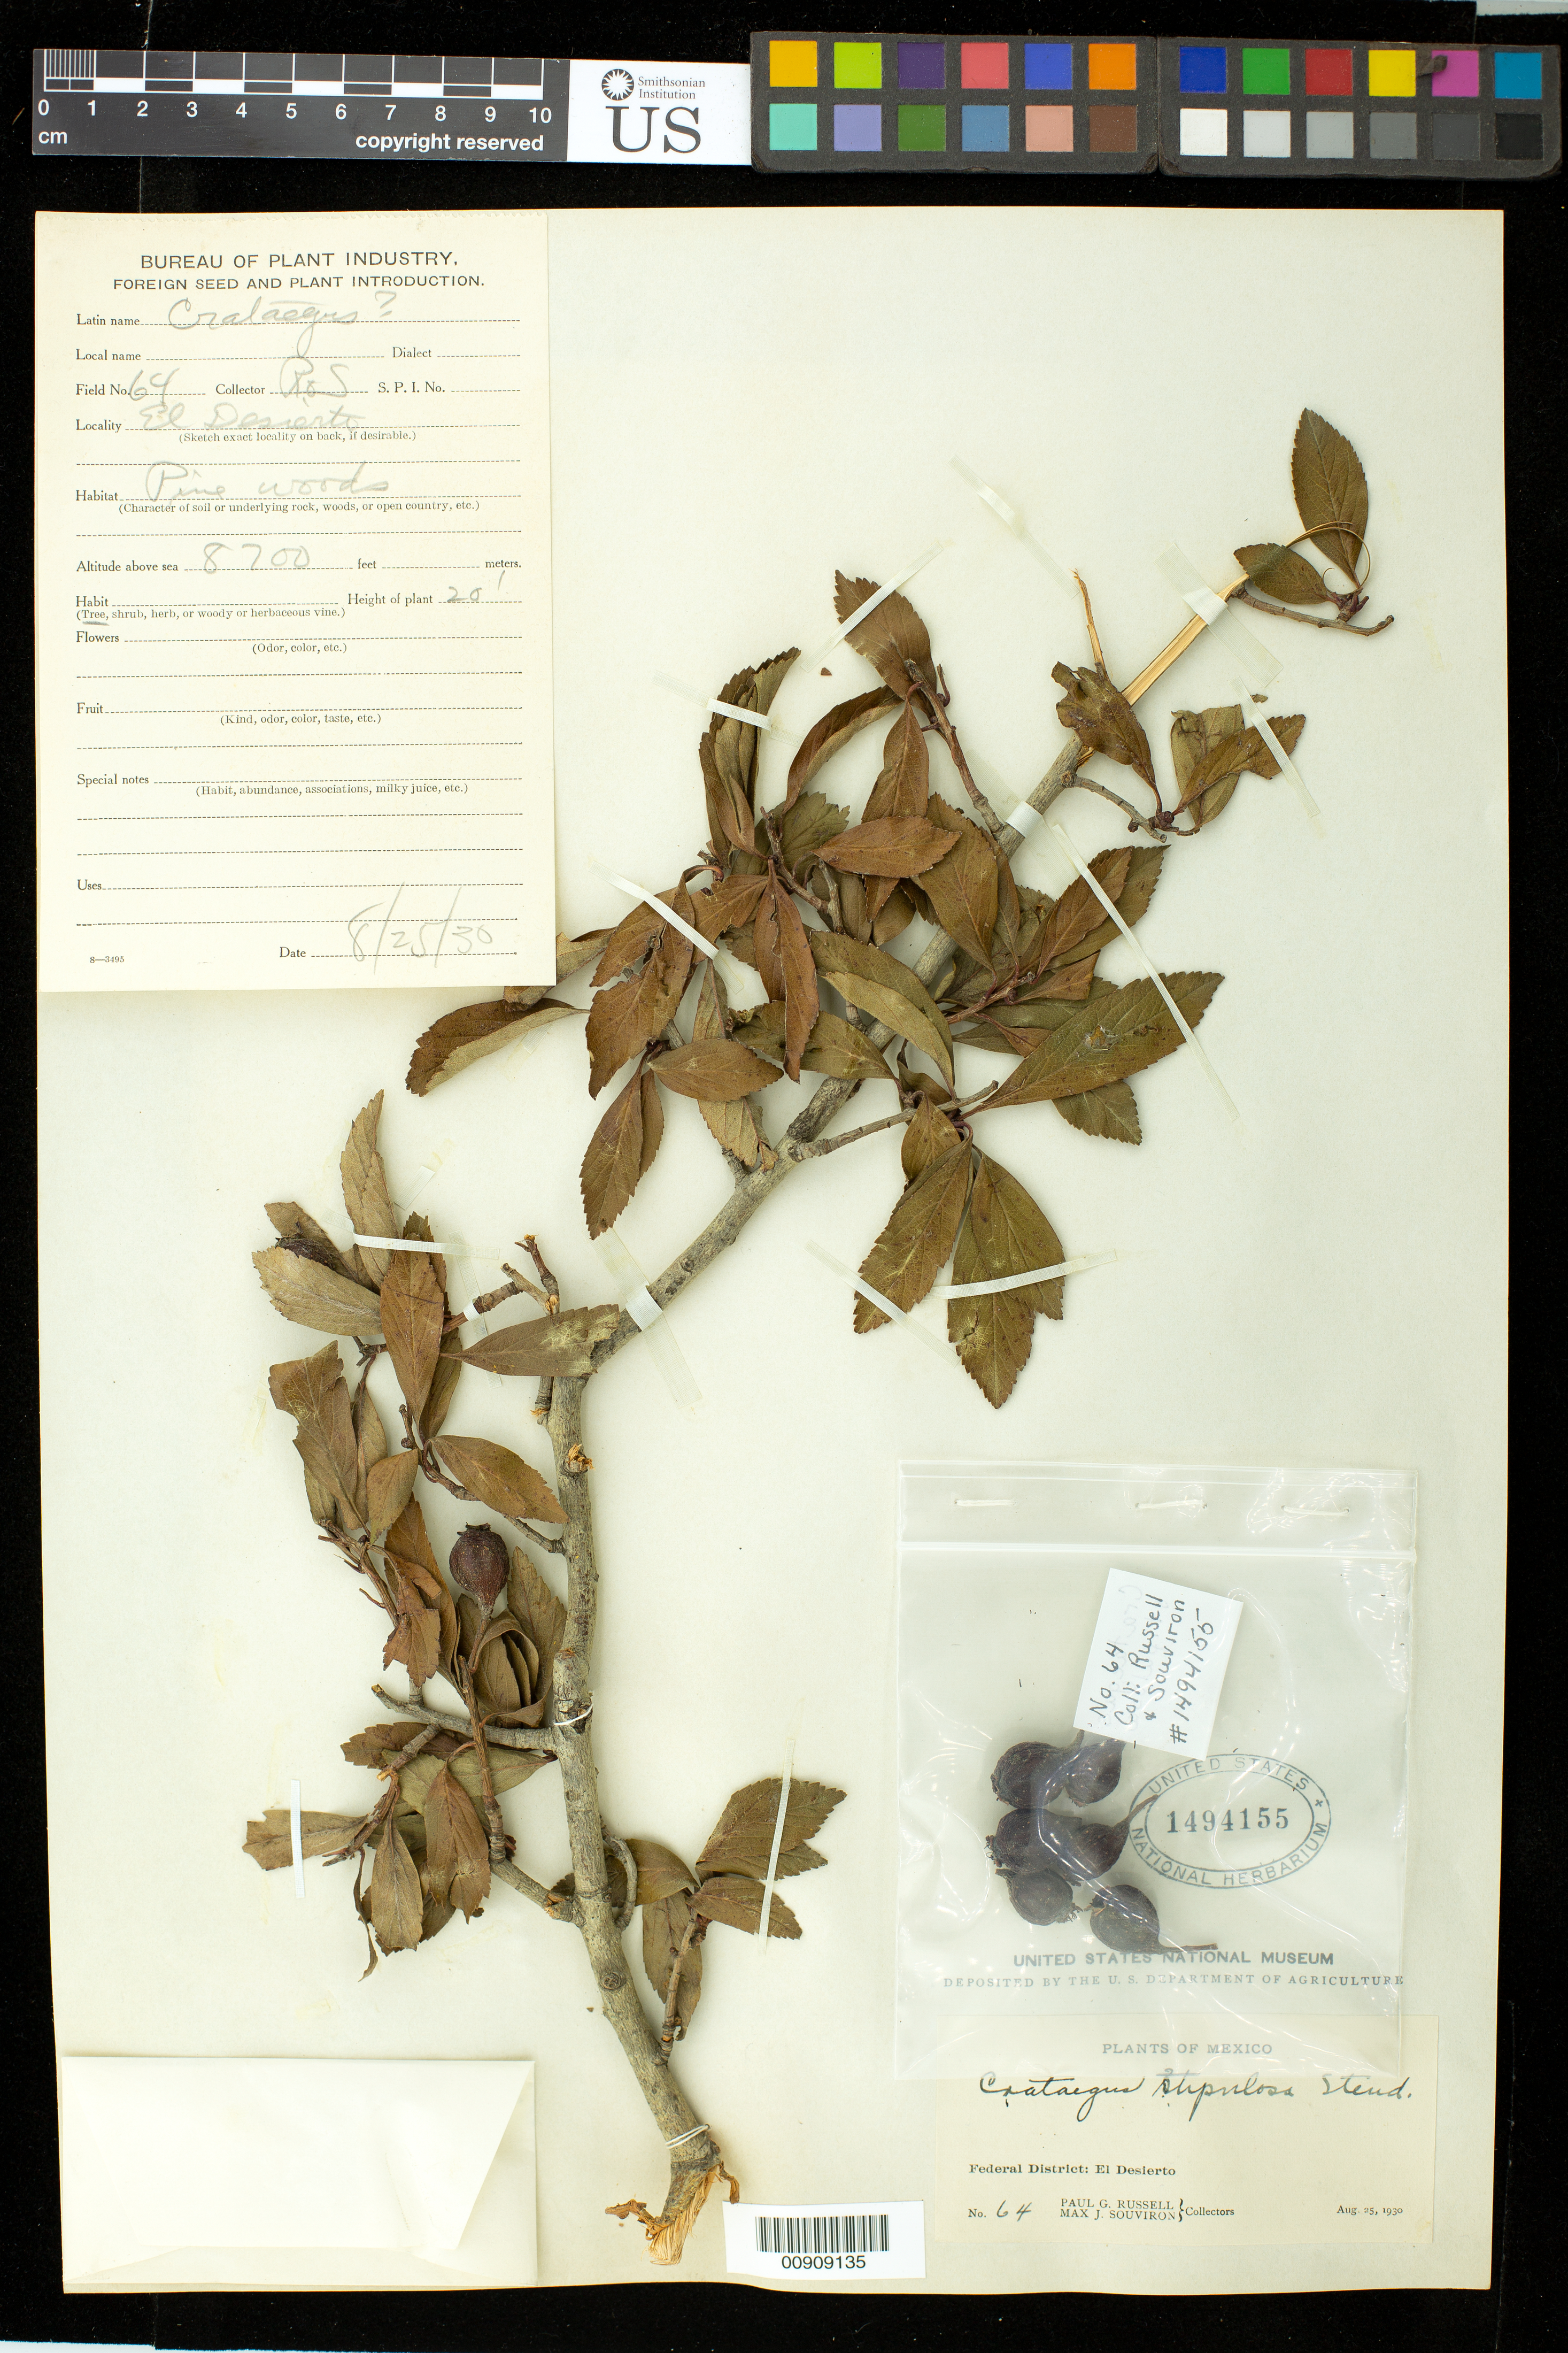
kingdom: Plantae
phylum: Tracheophyta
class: Magnoliopsida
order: Rosales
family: Rosaceae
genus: Crataegus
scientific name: Crataegus pubescens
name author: (C. Presl) C. Presl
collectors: P. G. Russell & M. J. Souviron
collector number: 64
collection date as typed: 25 Aug 1930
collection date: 1930-08-25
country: Mexico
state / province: Distrito Federal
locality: Federal District: El Desierto.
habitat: Pine woods.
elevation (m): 2652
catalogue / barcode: US 1494155